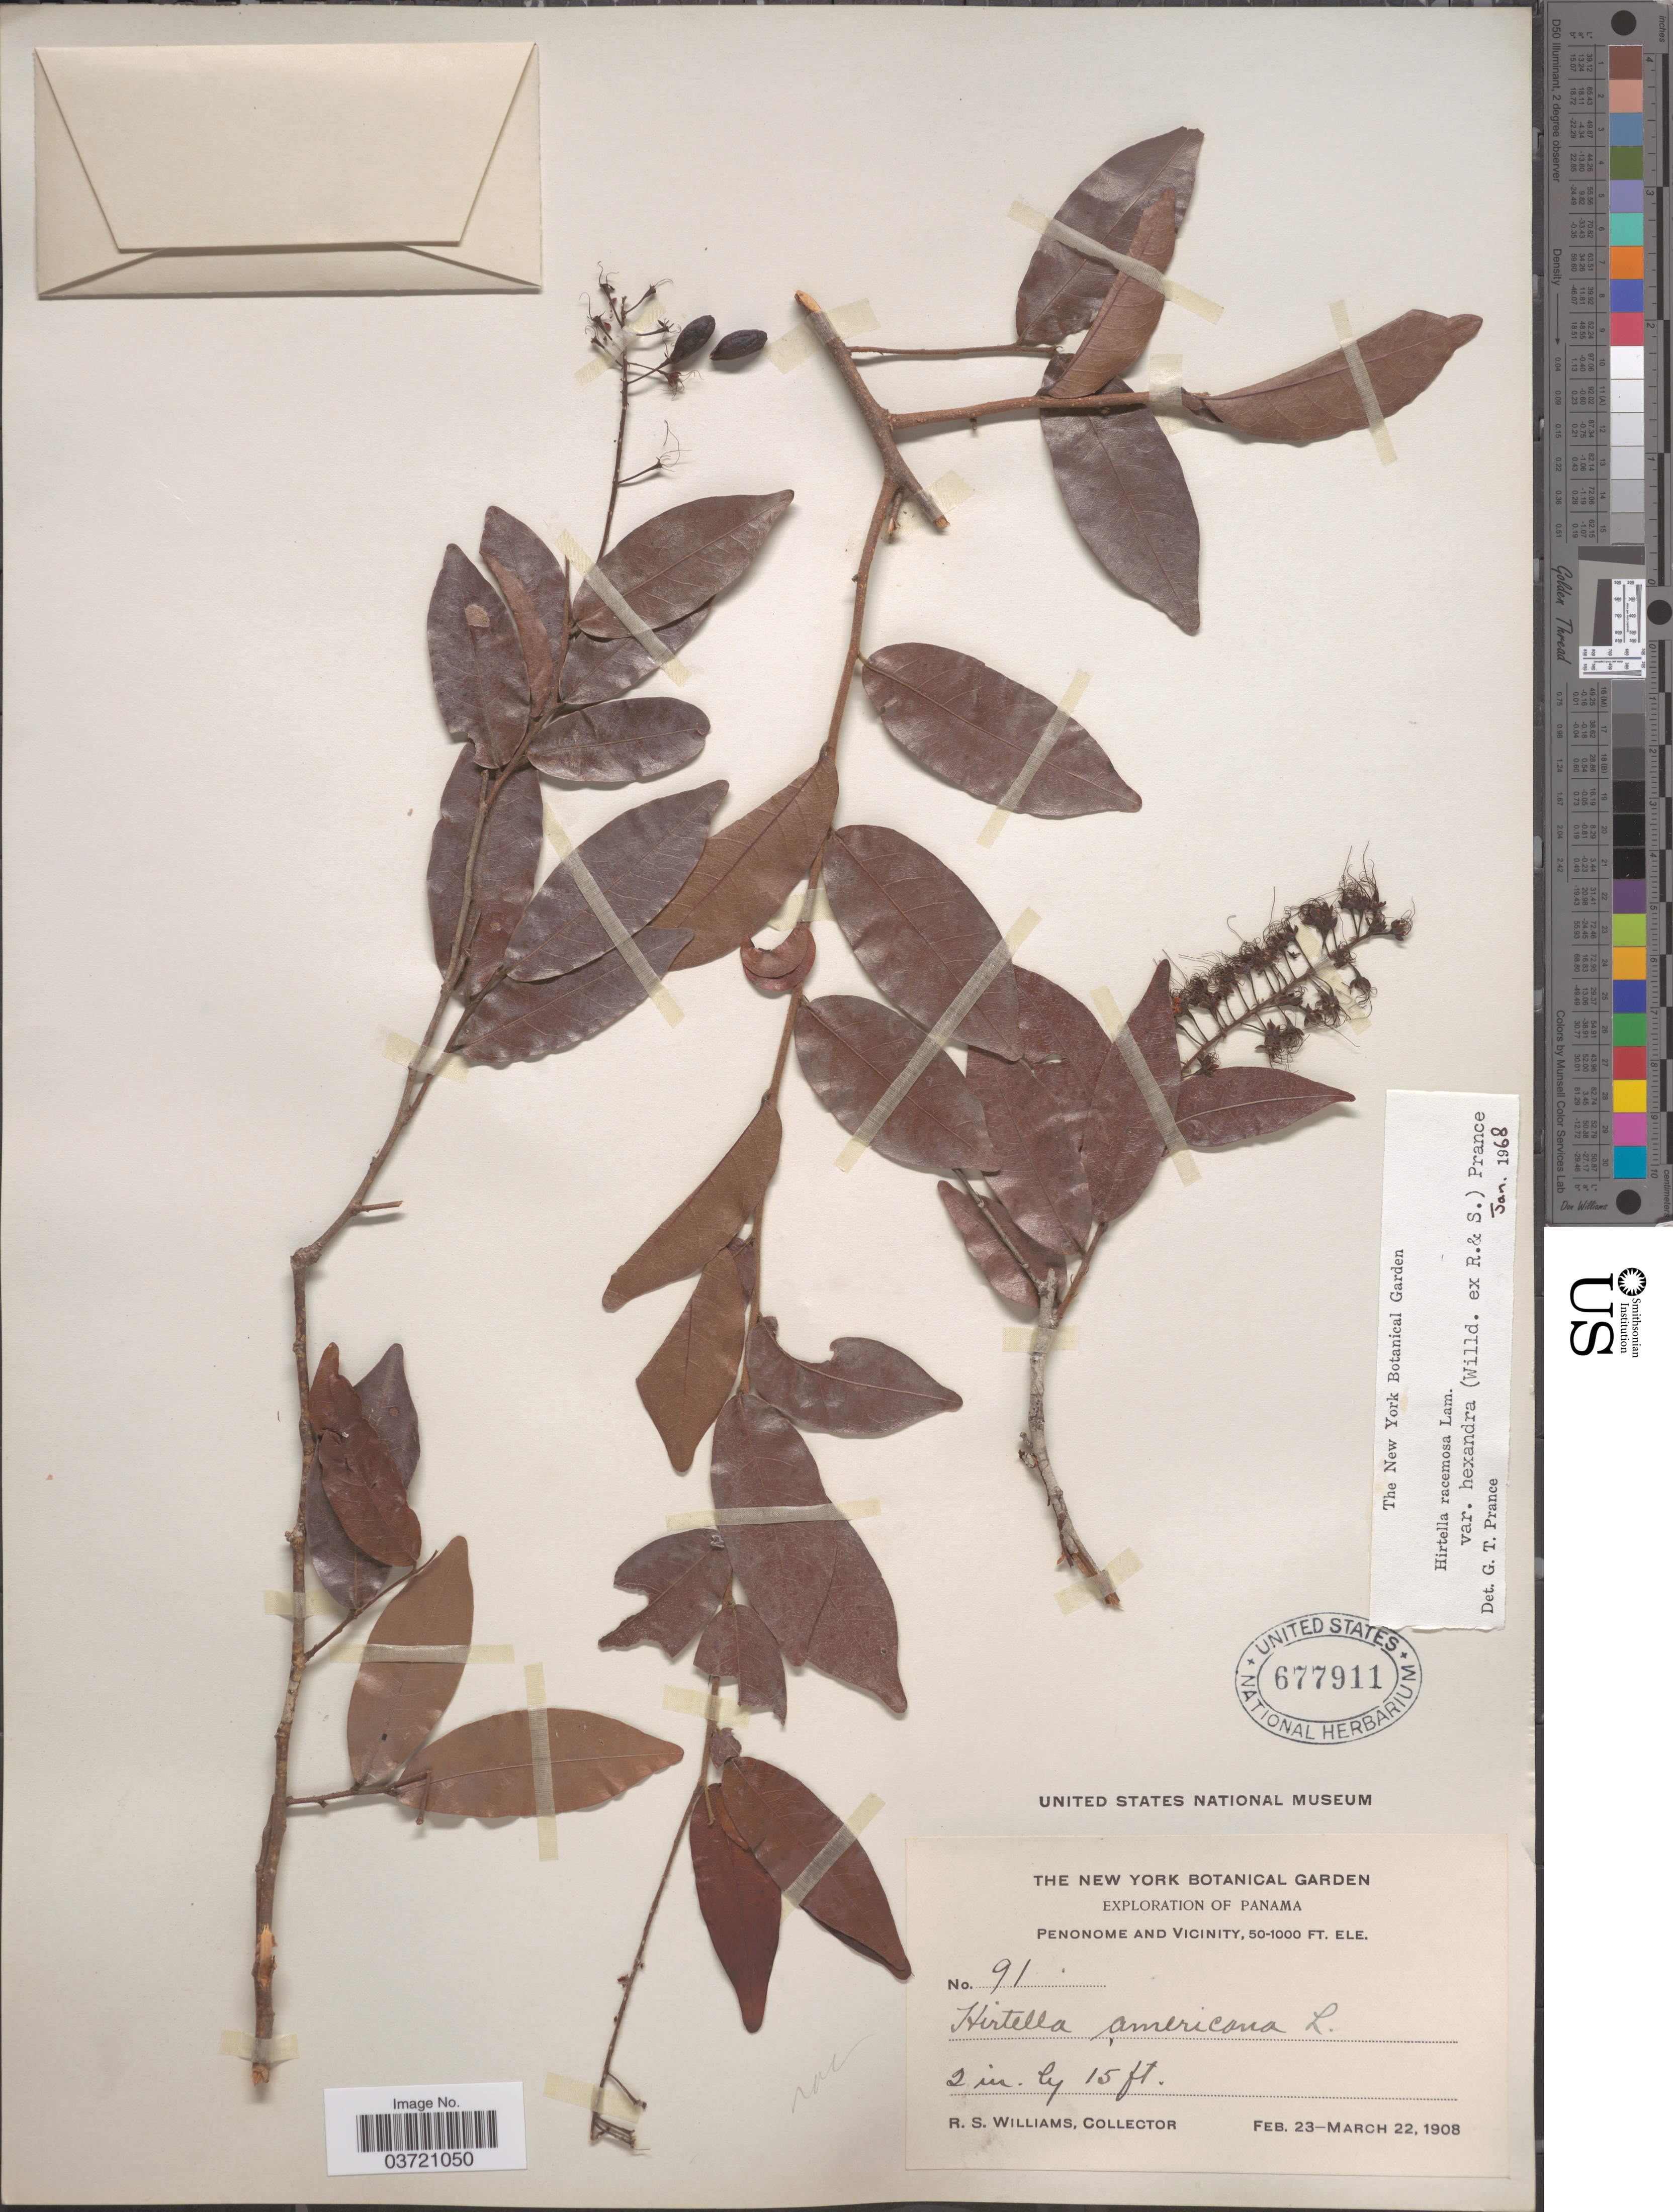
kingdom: Plantae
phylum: Tracheophyta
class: Magnoliopsida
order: Malpighiales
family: Chrysobalanaceae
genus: Hirtella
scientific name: Hirtella racemosa var. hexandra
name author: (Willd. ex Roem. & Schult.) Prance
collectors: R. S. Williams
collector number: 91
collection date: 1908-02-23/1908-03-22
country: Panama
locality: Penonome and Vicinity.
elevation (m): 15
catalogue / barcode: US 677911